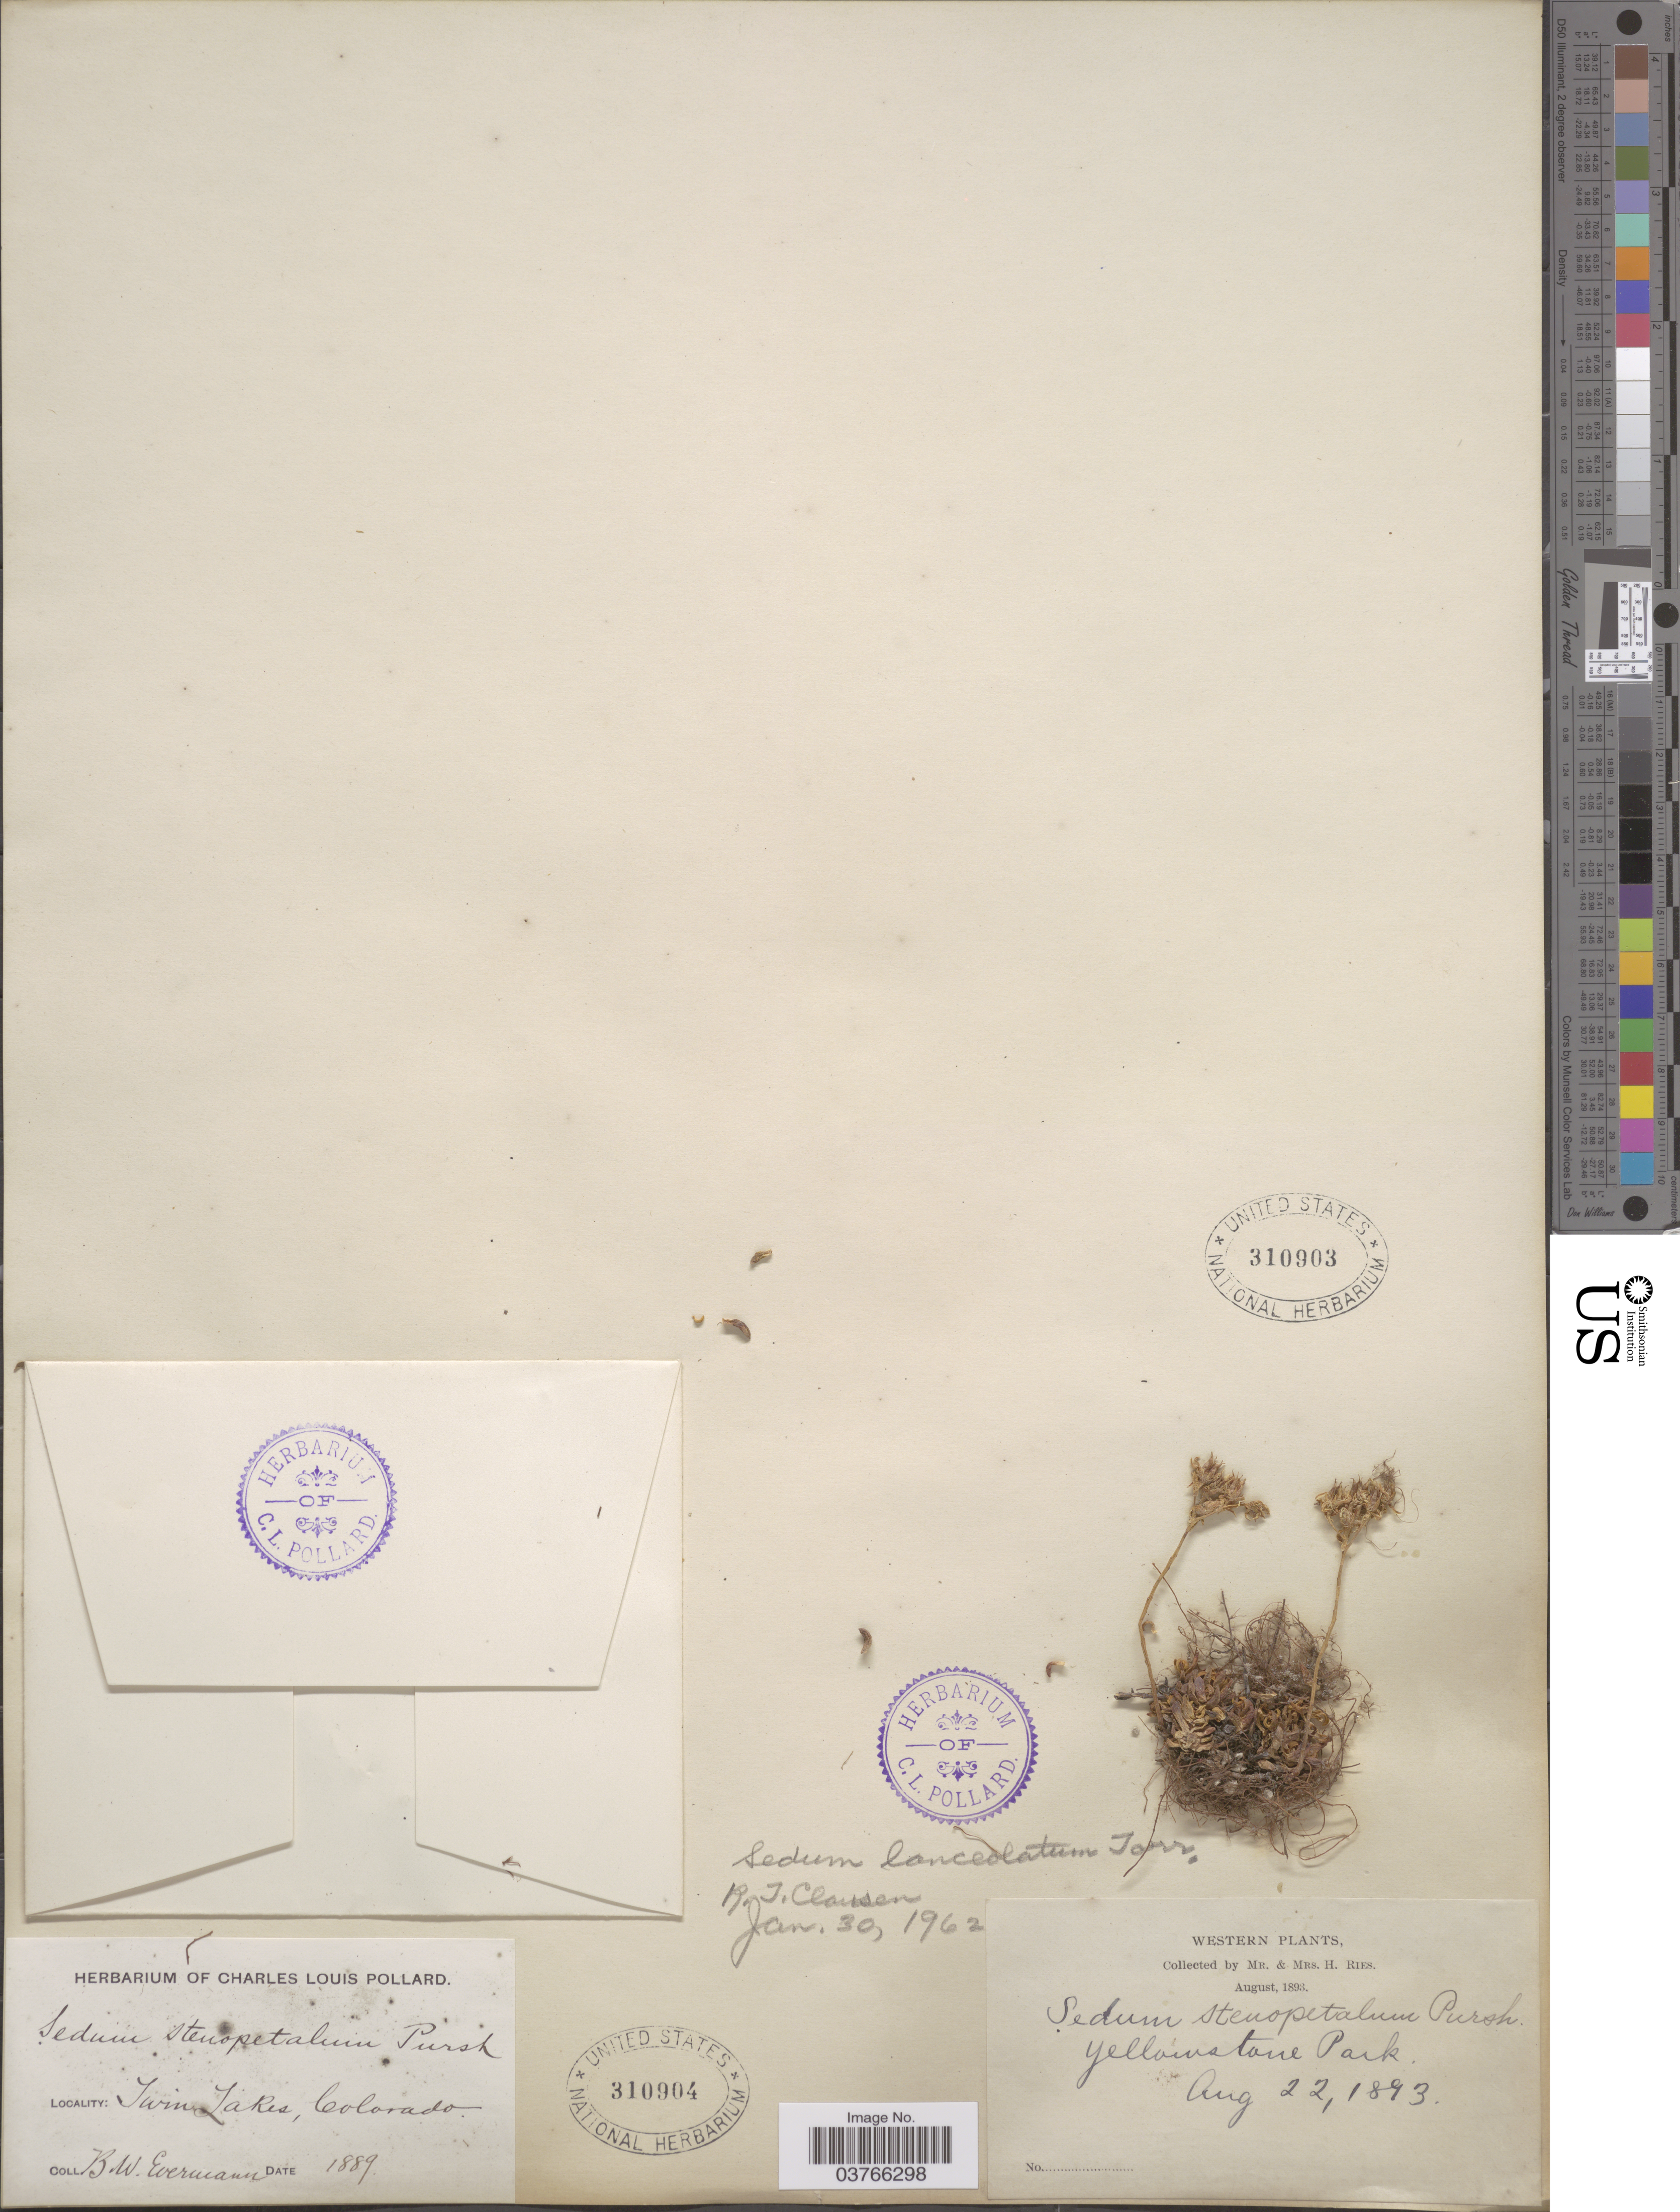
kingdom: Plantae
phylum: Tracheophyta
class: Magnoliopsida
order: Saxifragales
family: Crassulaceae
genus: Sedum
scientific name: Sedum lanceolatum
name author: Torr.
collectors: B. W. Evermann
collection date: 1889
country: United States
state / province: Colorado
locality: Twin Lakes.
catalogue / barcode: US 310904-2